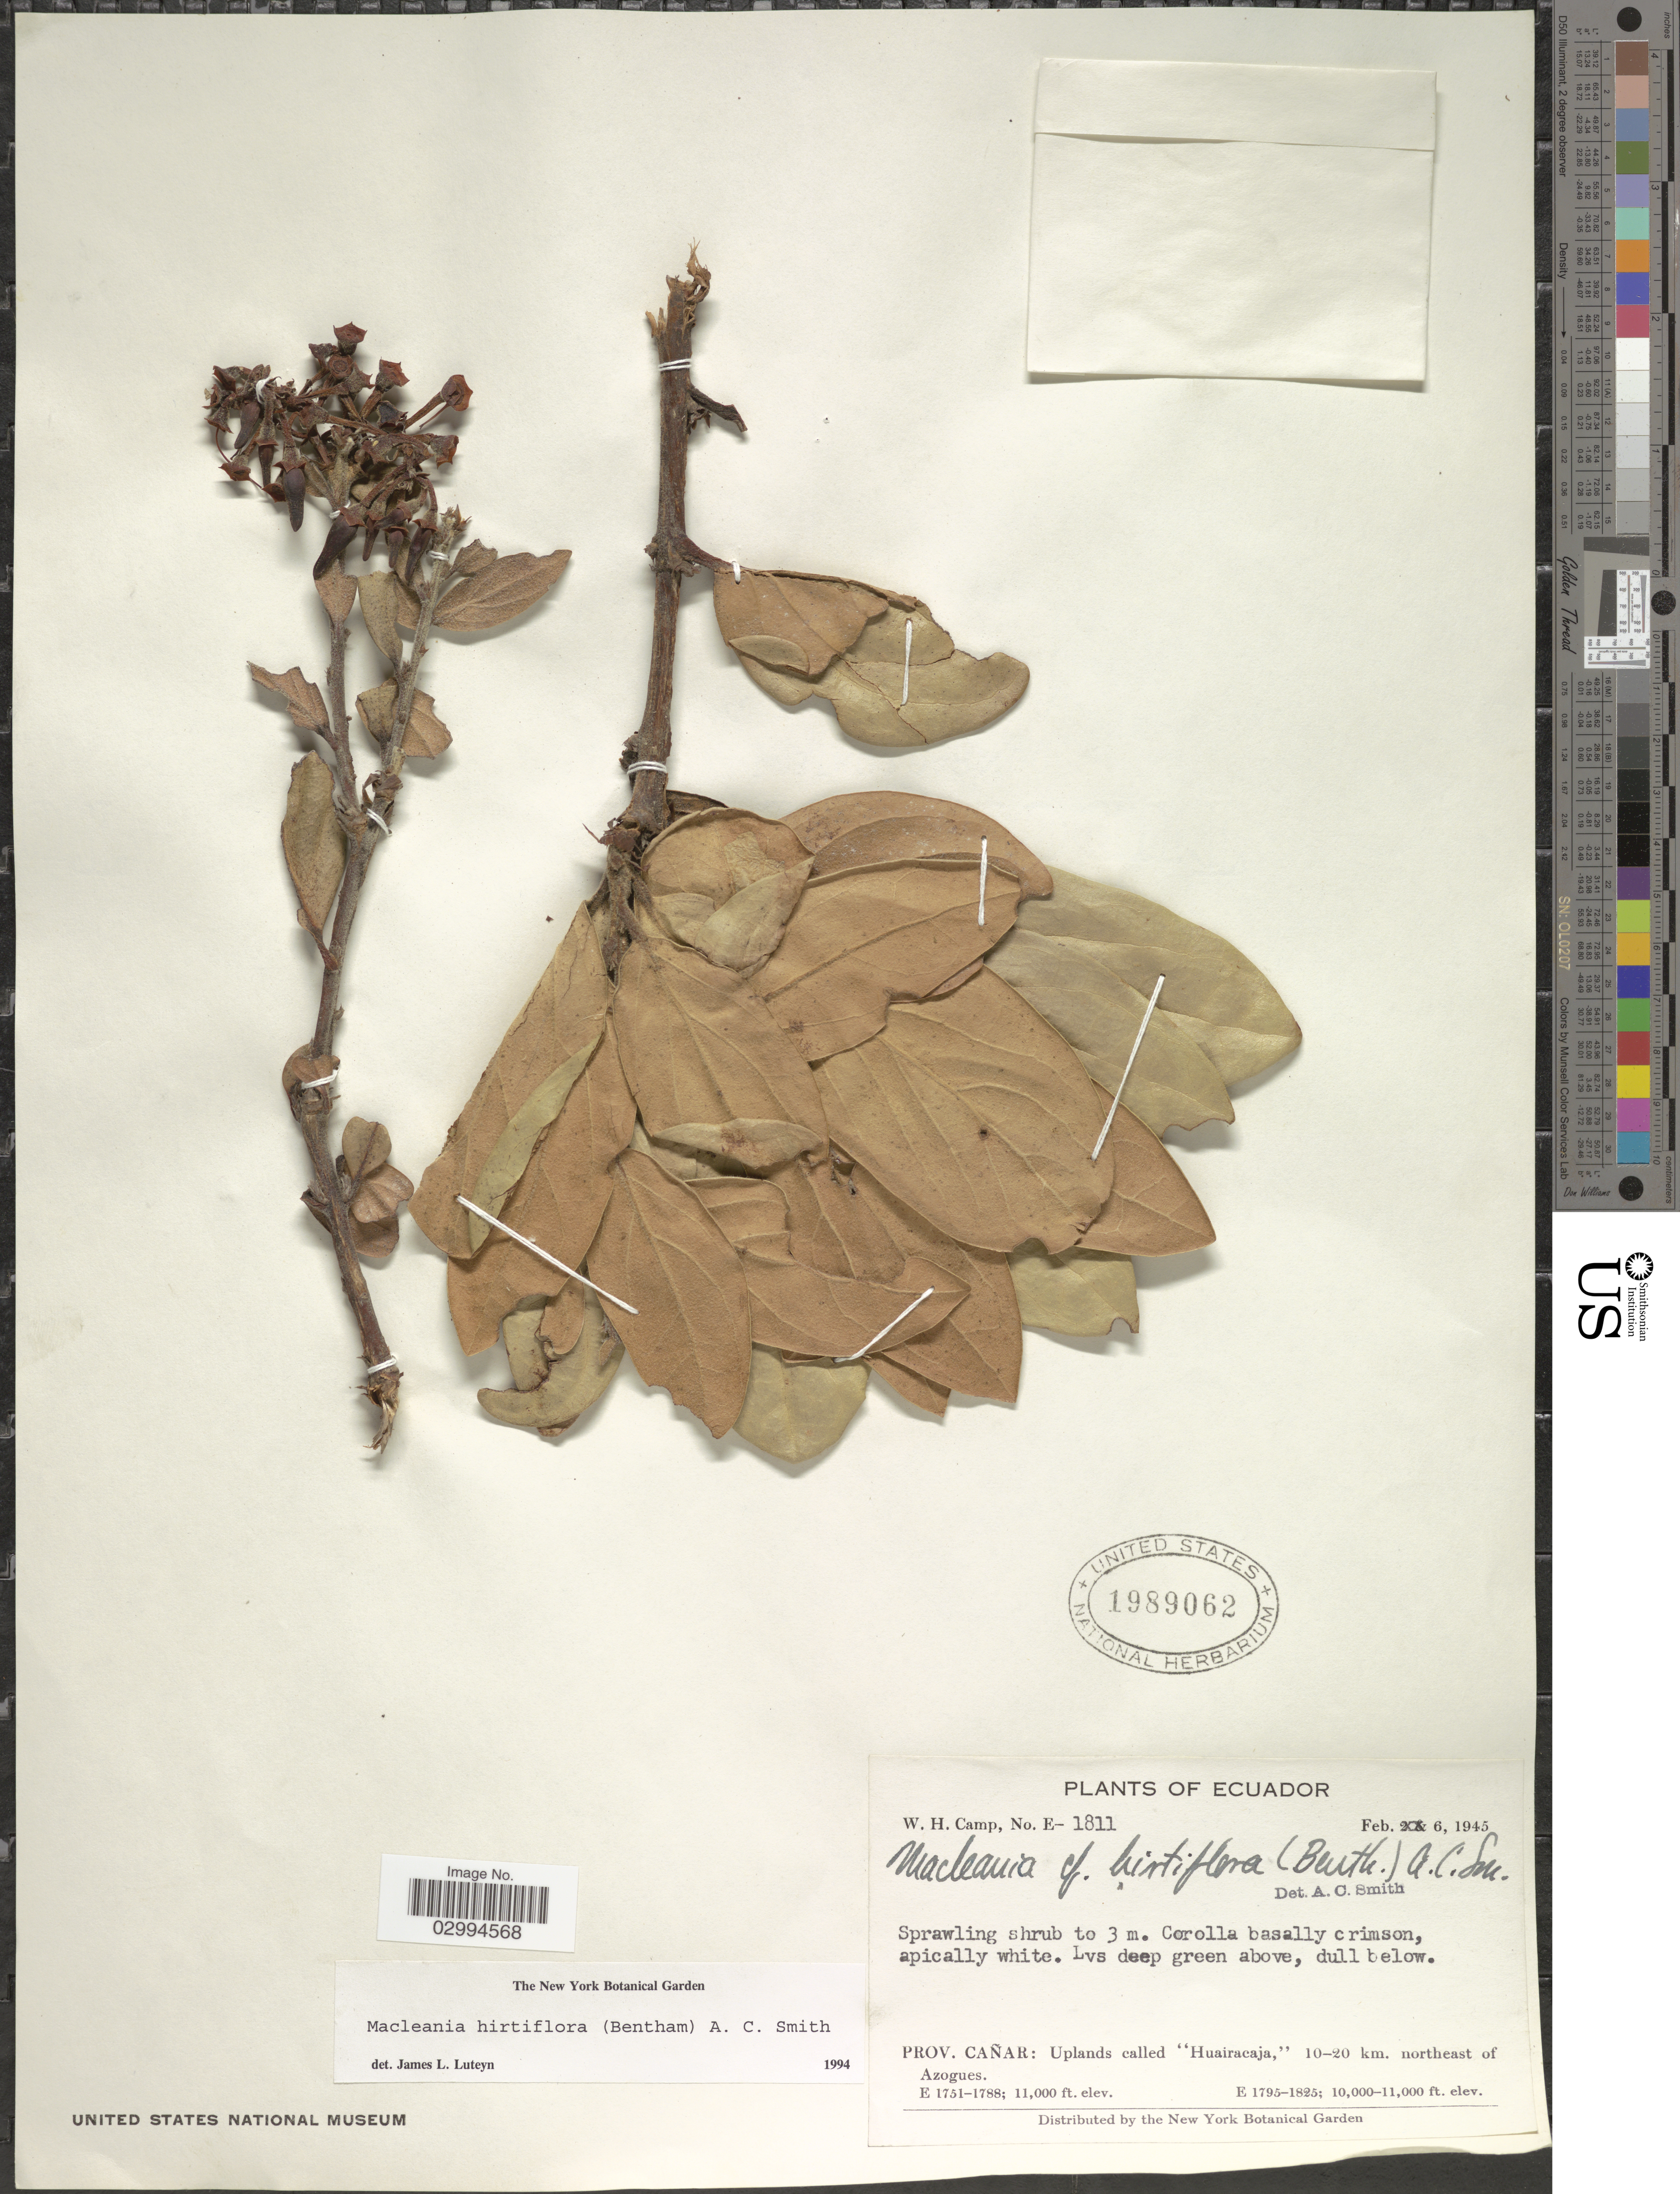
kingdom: Plantae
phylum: Tracheophyta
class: Magnoliopsida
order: Ericales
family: Ericaceae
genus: Macleania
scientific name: Macleania hirtiflora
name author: (Benth.) A.C. Sm.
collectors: W. H. Camp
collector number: E-1811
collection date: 1945-02-06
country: Ecuador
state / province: Cañar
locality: Uplands called "Huairacaja," 10-20 km. northeast of Azogues.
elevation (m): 3048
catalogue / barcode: US 1989062